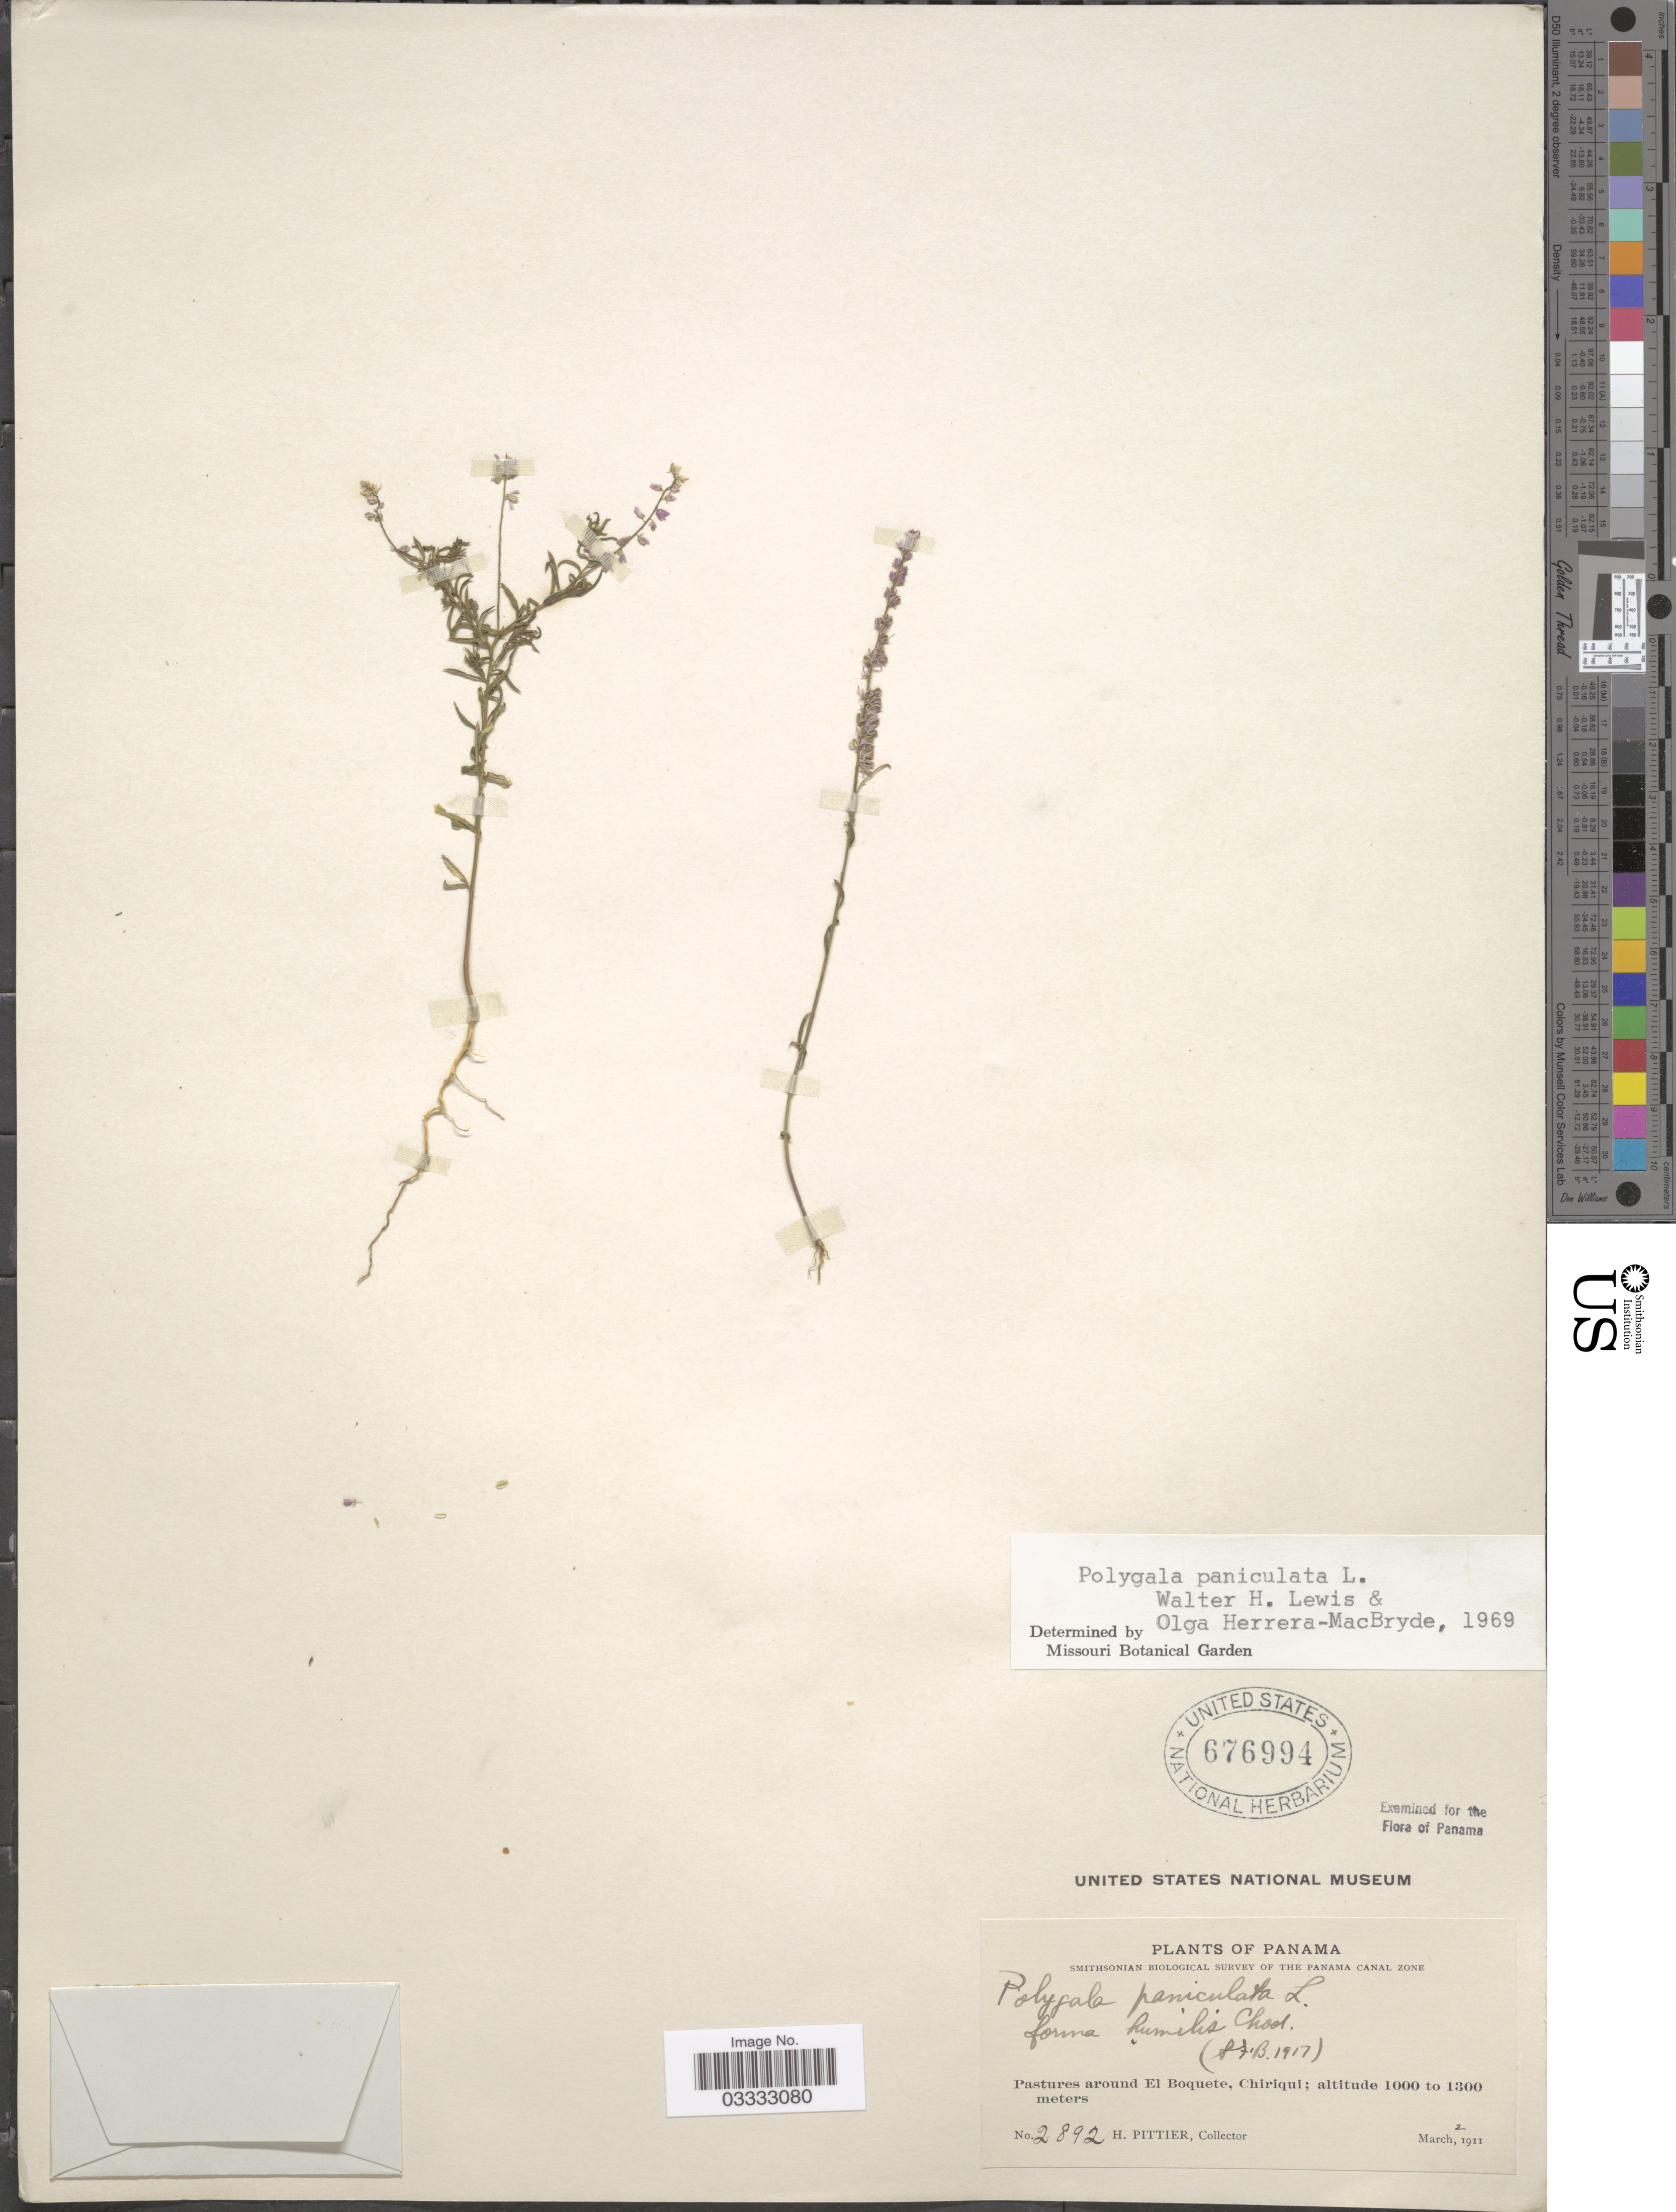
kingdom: Plantae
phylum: Tracheophyta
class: Magnoliopsida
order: Fabales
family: Polygalaceae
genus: Polygala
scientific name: Polygala paniculata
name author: L.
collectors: H. F. Pittier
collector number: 2892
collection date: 1911-03-02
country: Panama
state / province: Chiriqui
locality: Pastures around El Boquete.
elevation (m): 1000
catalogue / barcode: US 676994